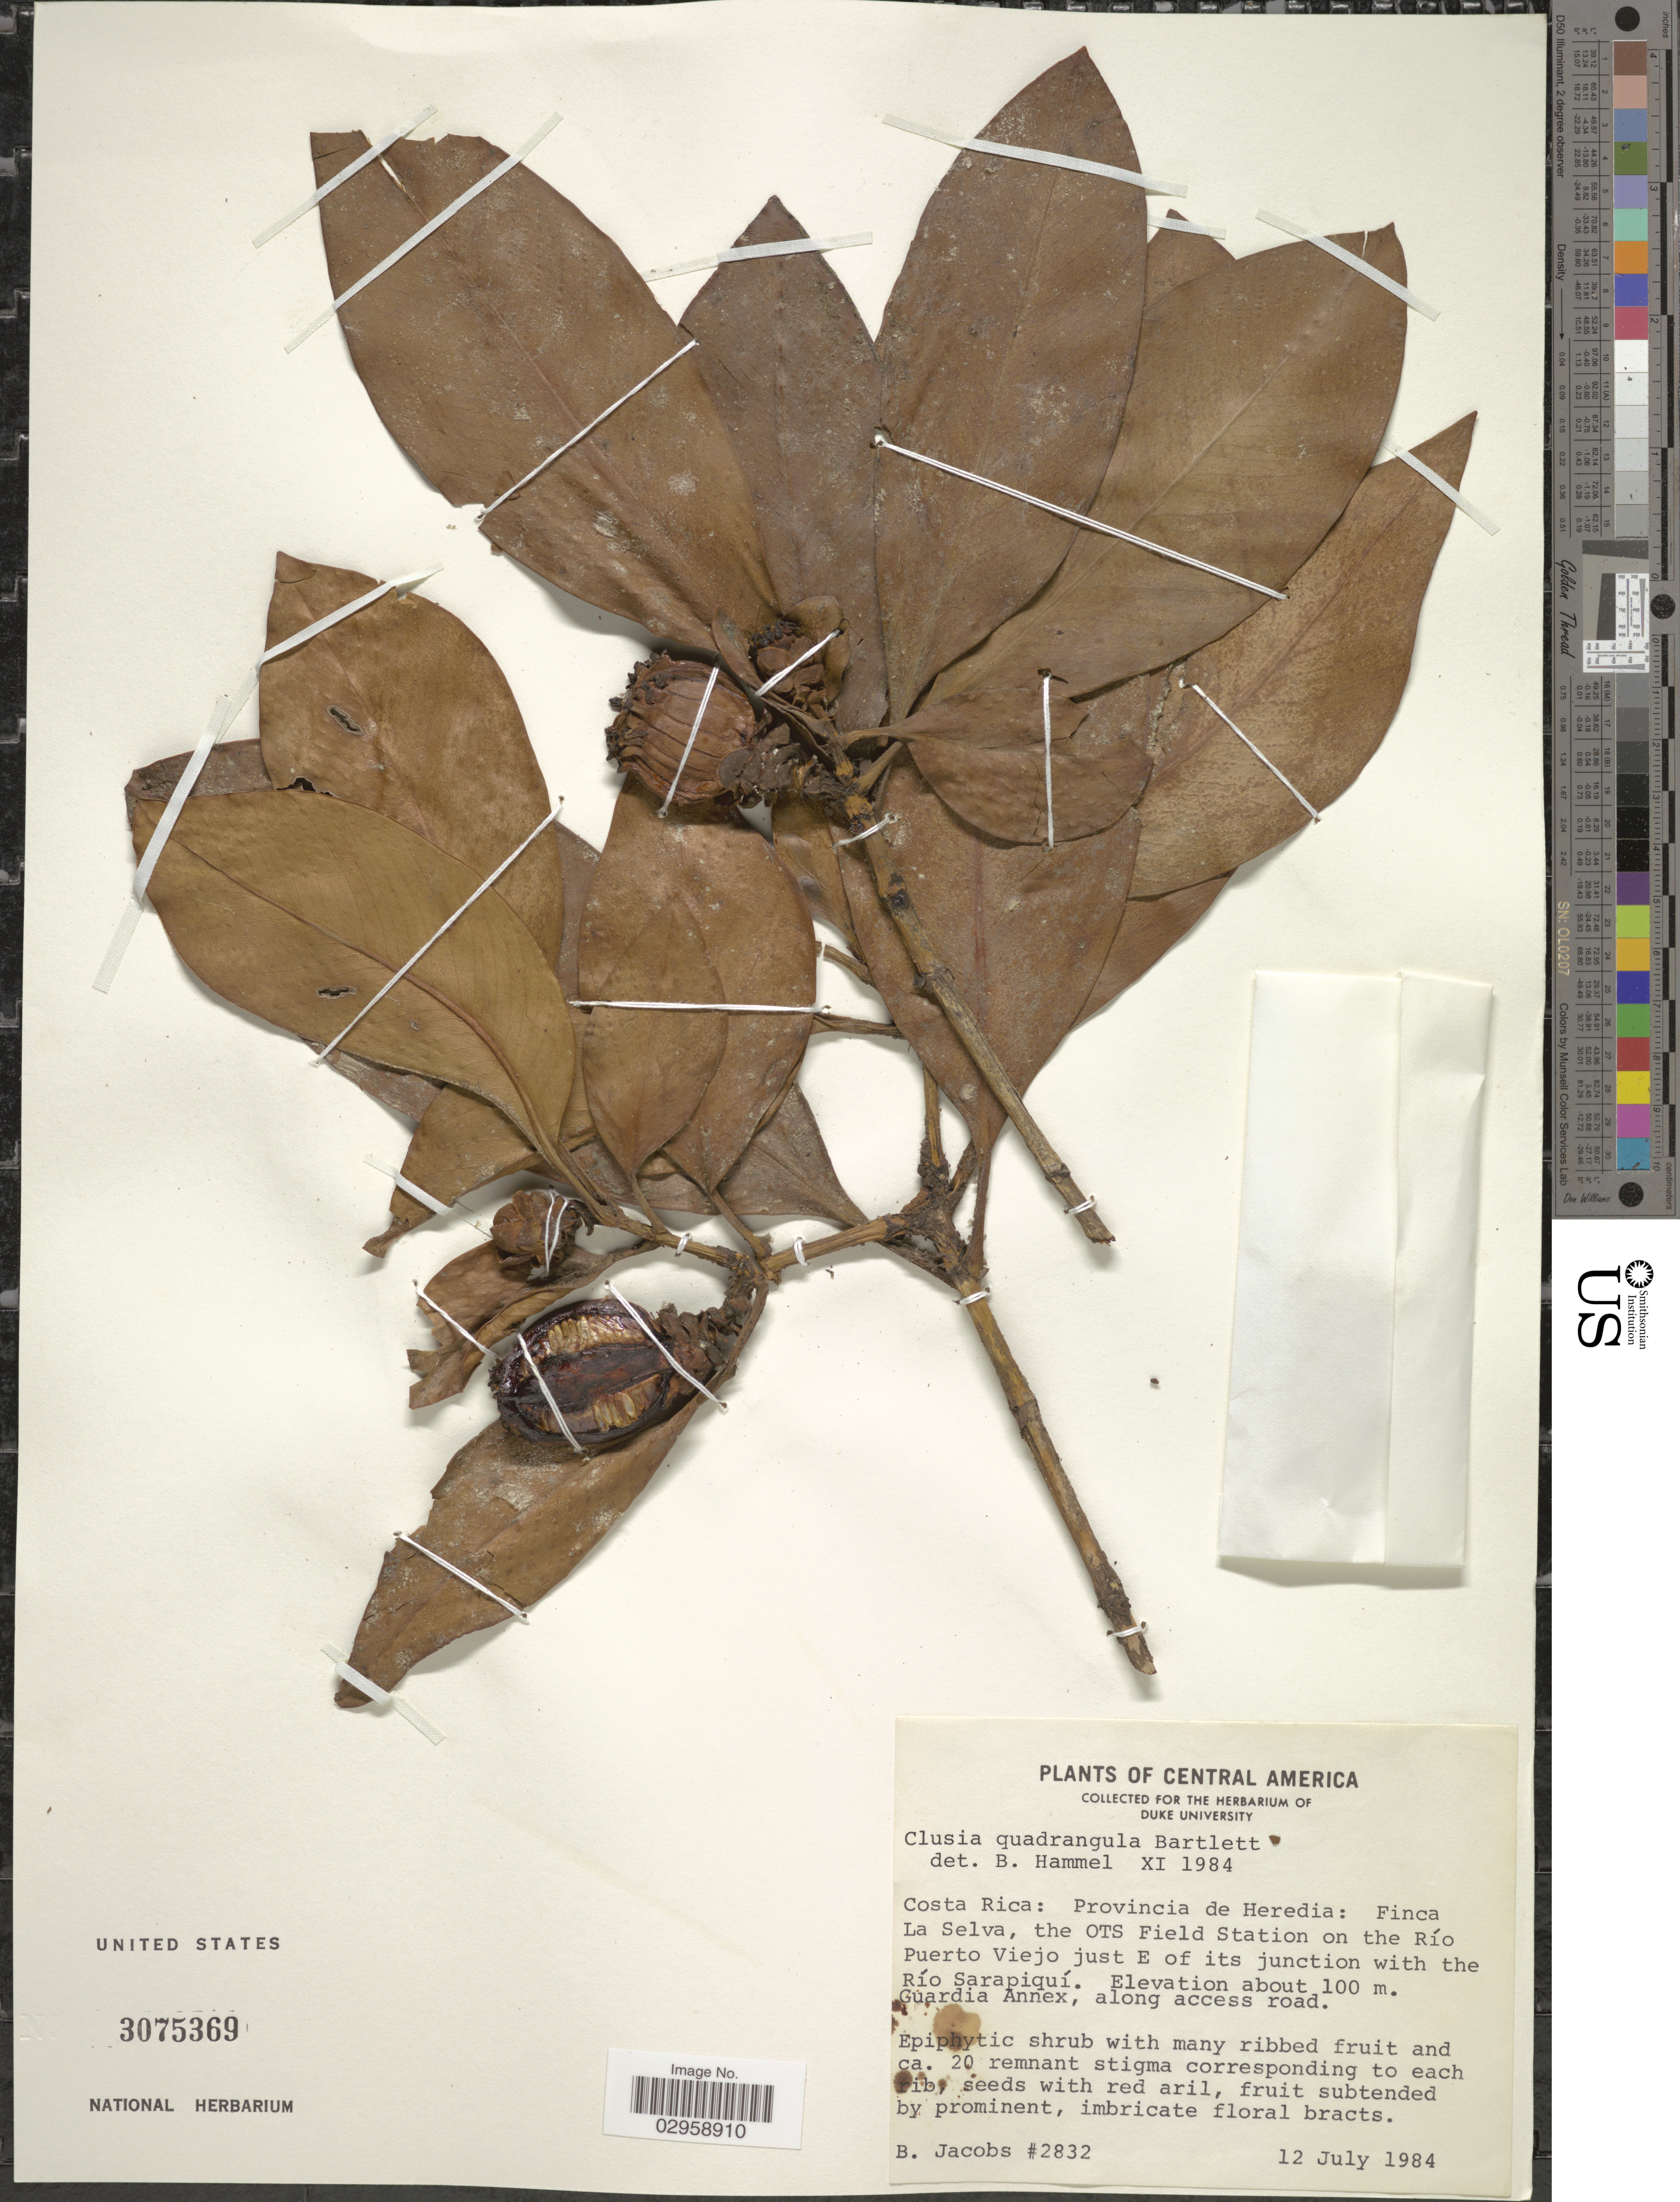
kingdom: Plantae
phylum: Tracheophyta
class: Magnoliopsida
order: Malpighiales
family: Clusiaceae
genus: Clusia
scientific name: Clusia quadrangula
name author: Bartlett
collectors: B. Jacobs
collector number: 2832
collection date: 1984-07-12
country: Costa Rica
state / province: Heredia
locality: Finca La Selva, the OTS Field Station on the Río Puerto Viejo just E of its junction with the Río Sarapiquí.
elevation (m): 100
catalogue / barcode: US 3075369